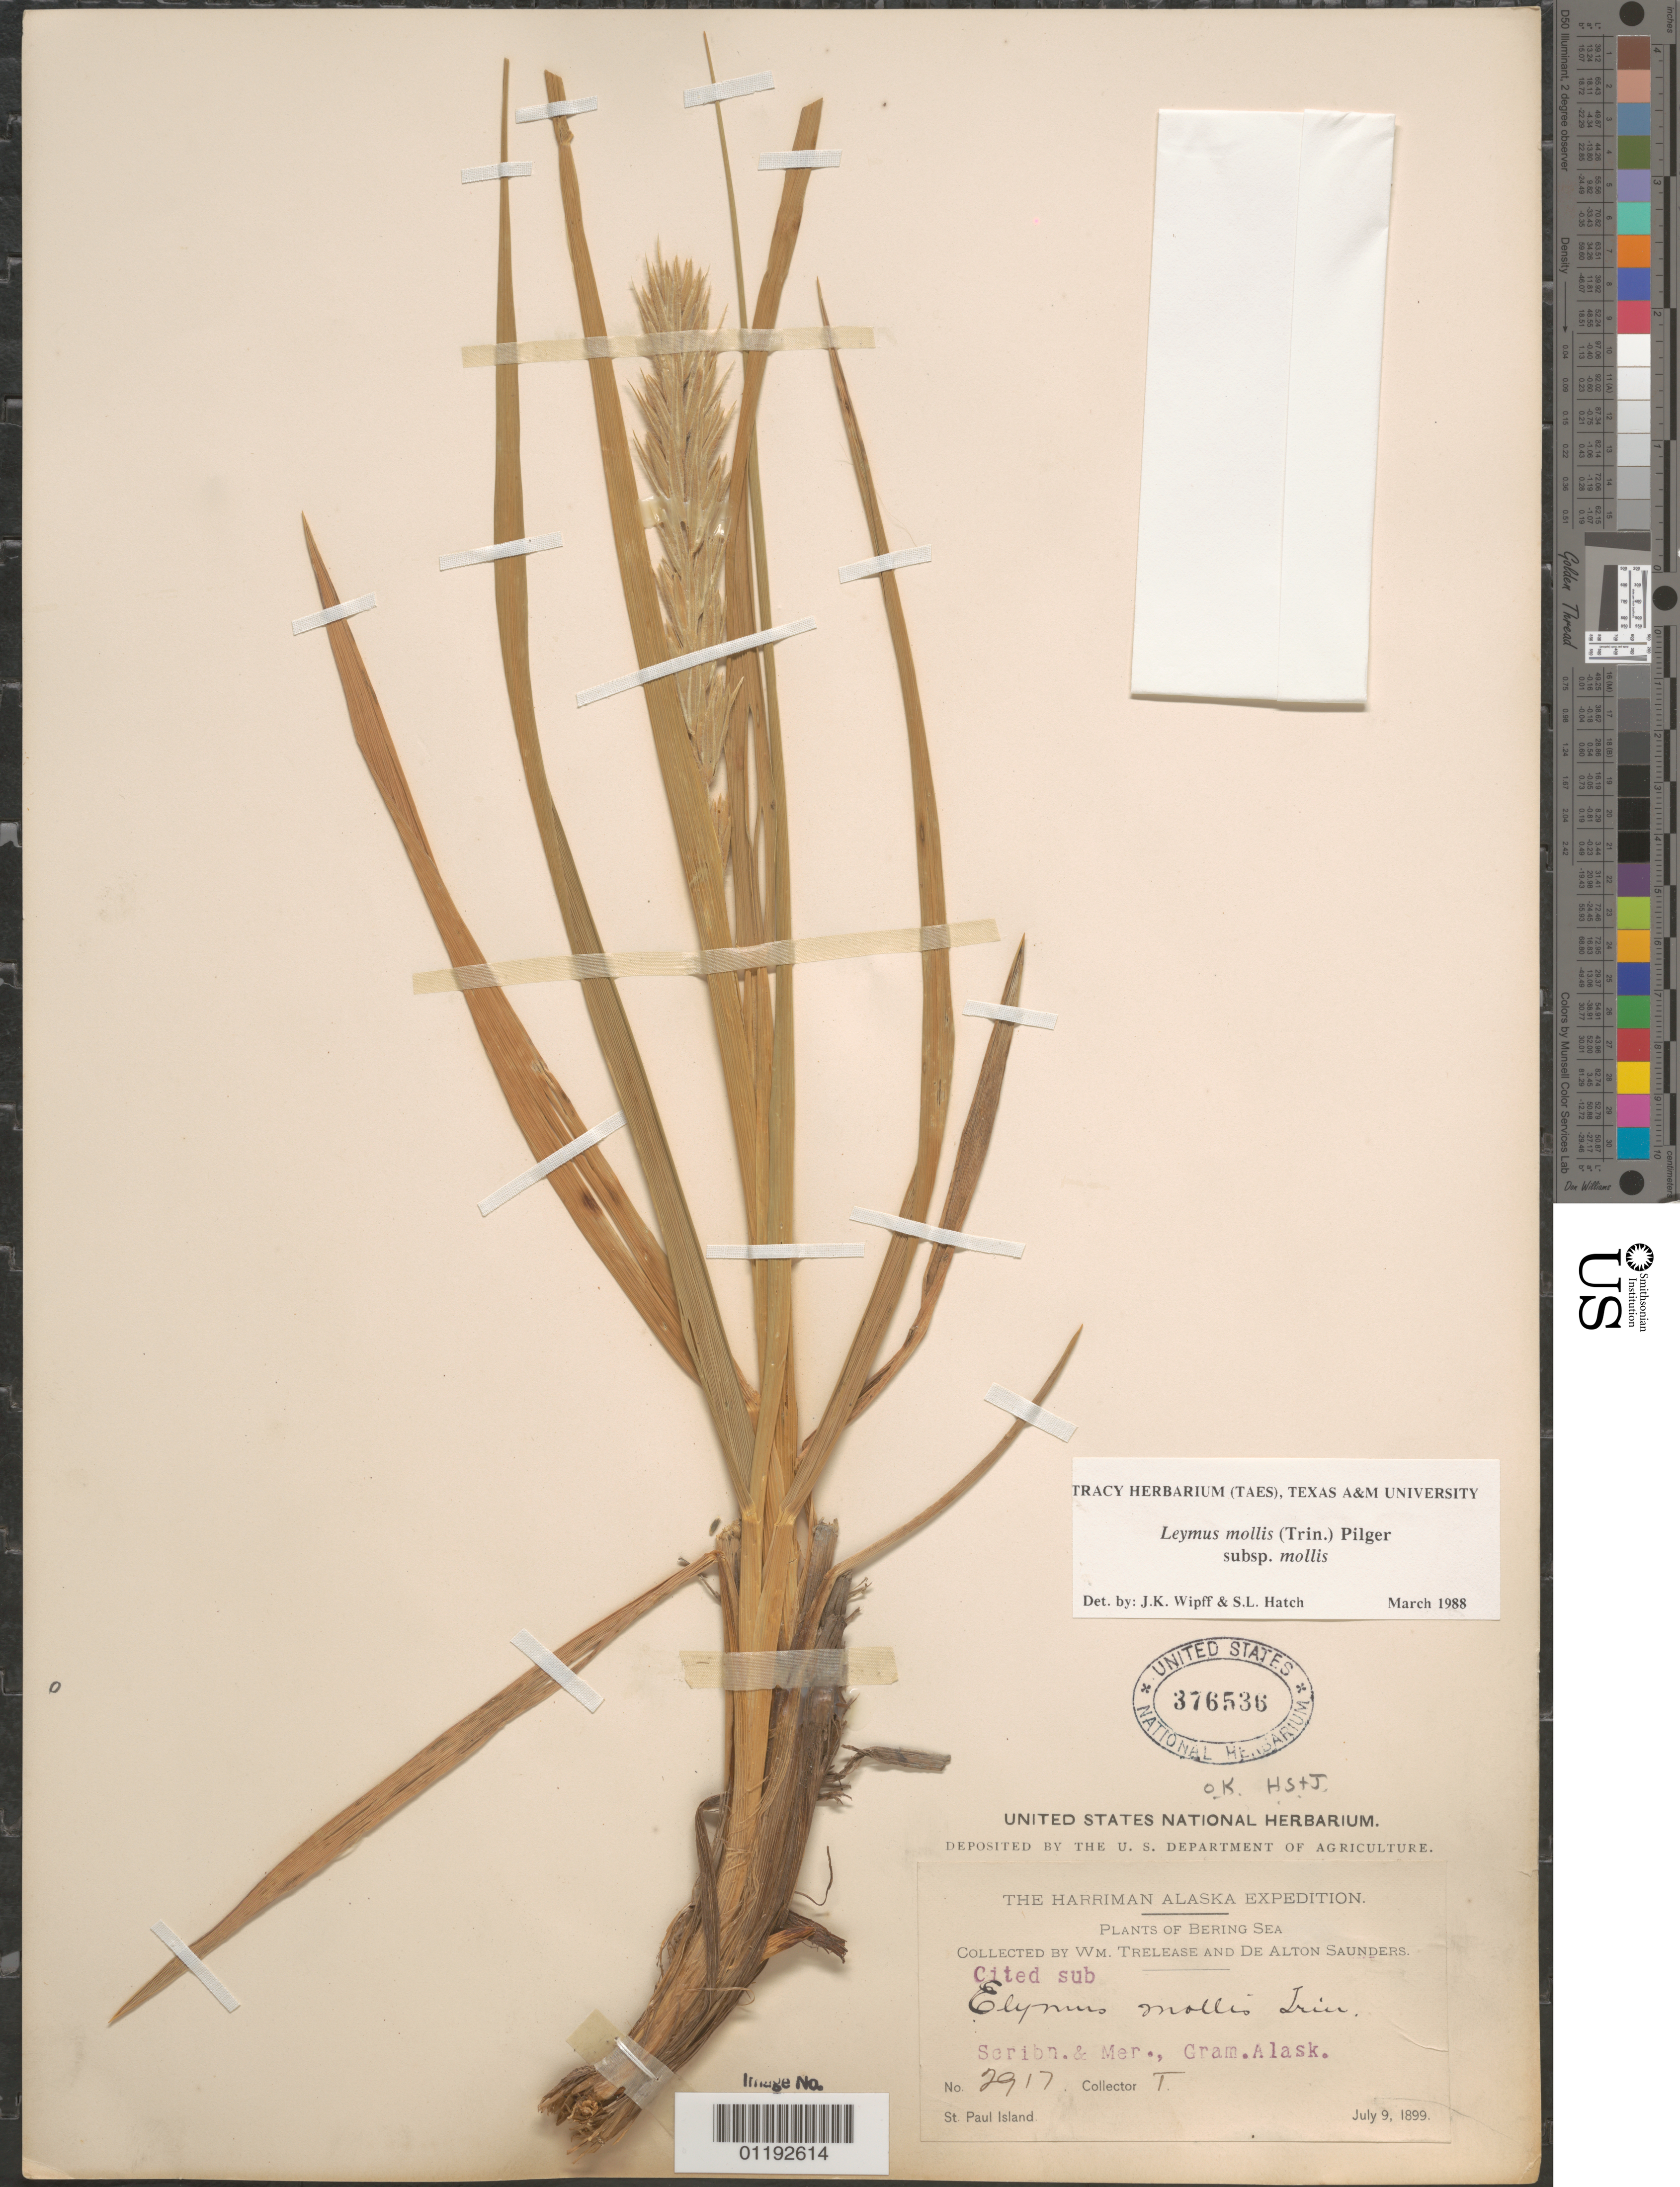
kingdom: Plantae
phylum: Tracheophyta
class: Liliopsida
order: Poales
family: Poaceae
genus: Leymus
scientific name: Leymus mollis subsp. mollis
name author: (Trin.) Pilg.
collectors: W. Trelease & D. Saunders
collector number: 2917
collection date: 1899-07-09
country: United States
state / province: Alaska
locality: St Paul Island.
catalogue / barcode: US 376536